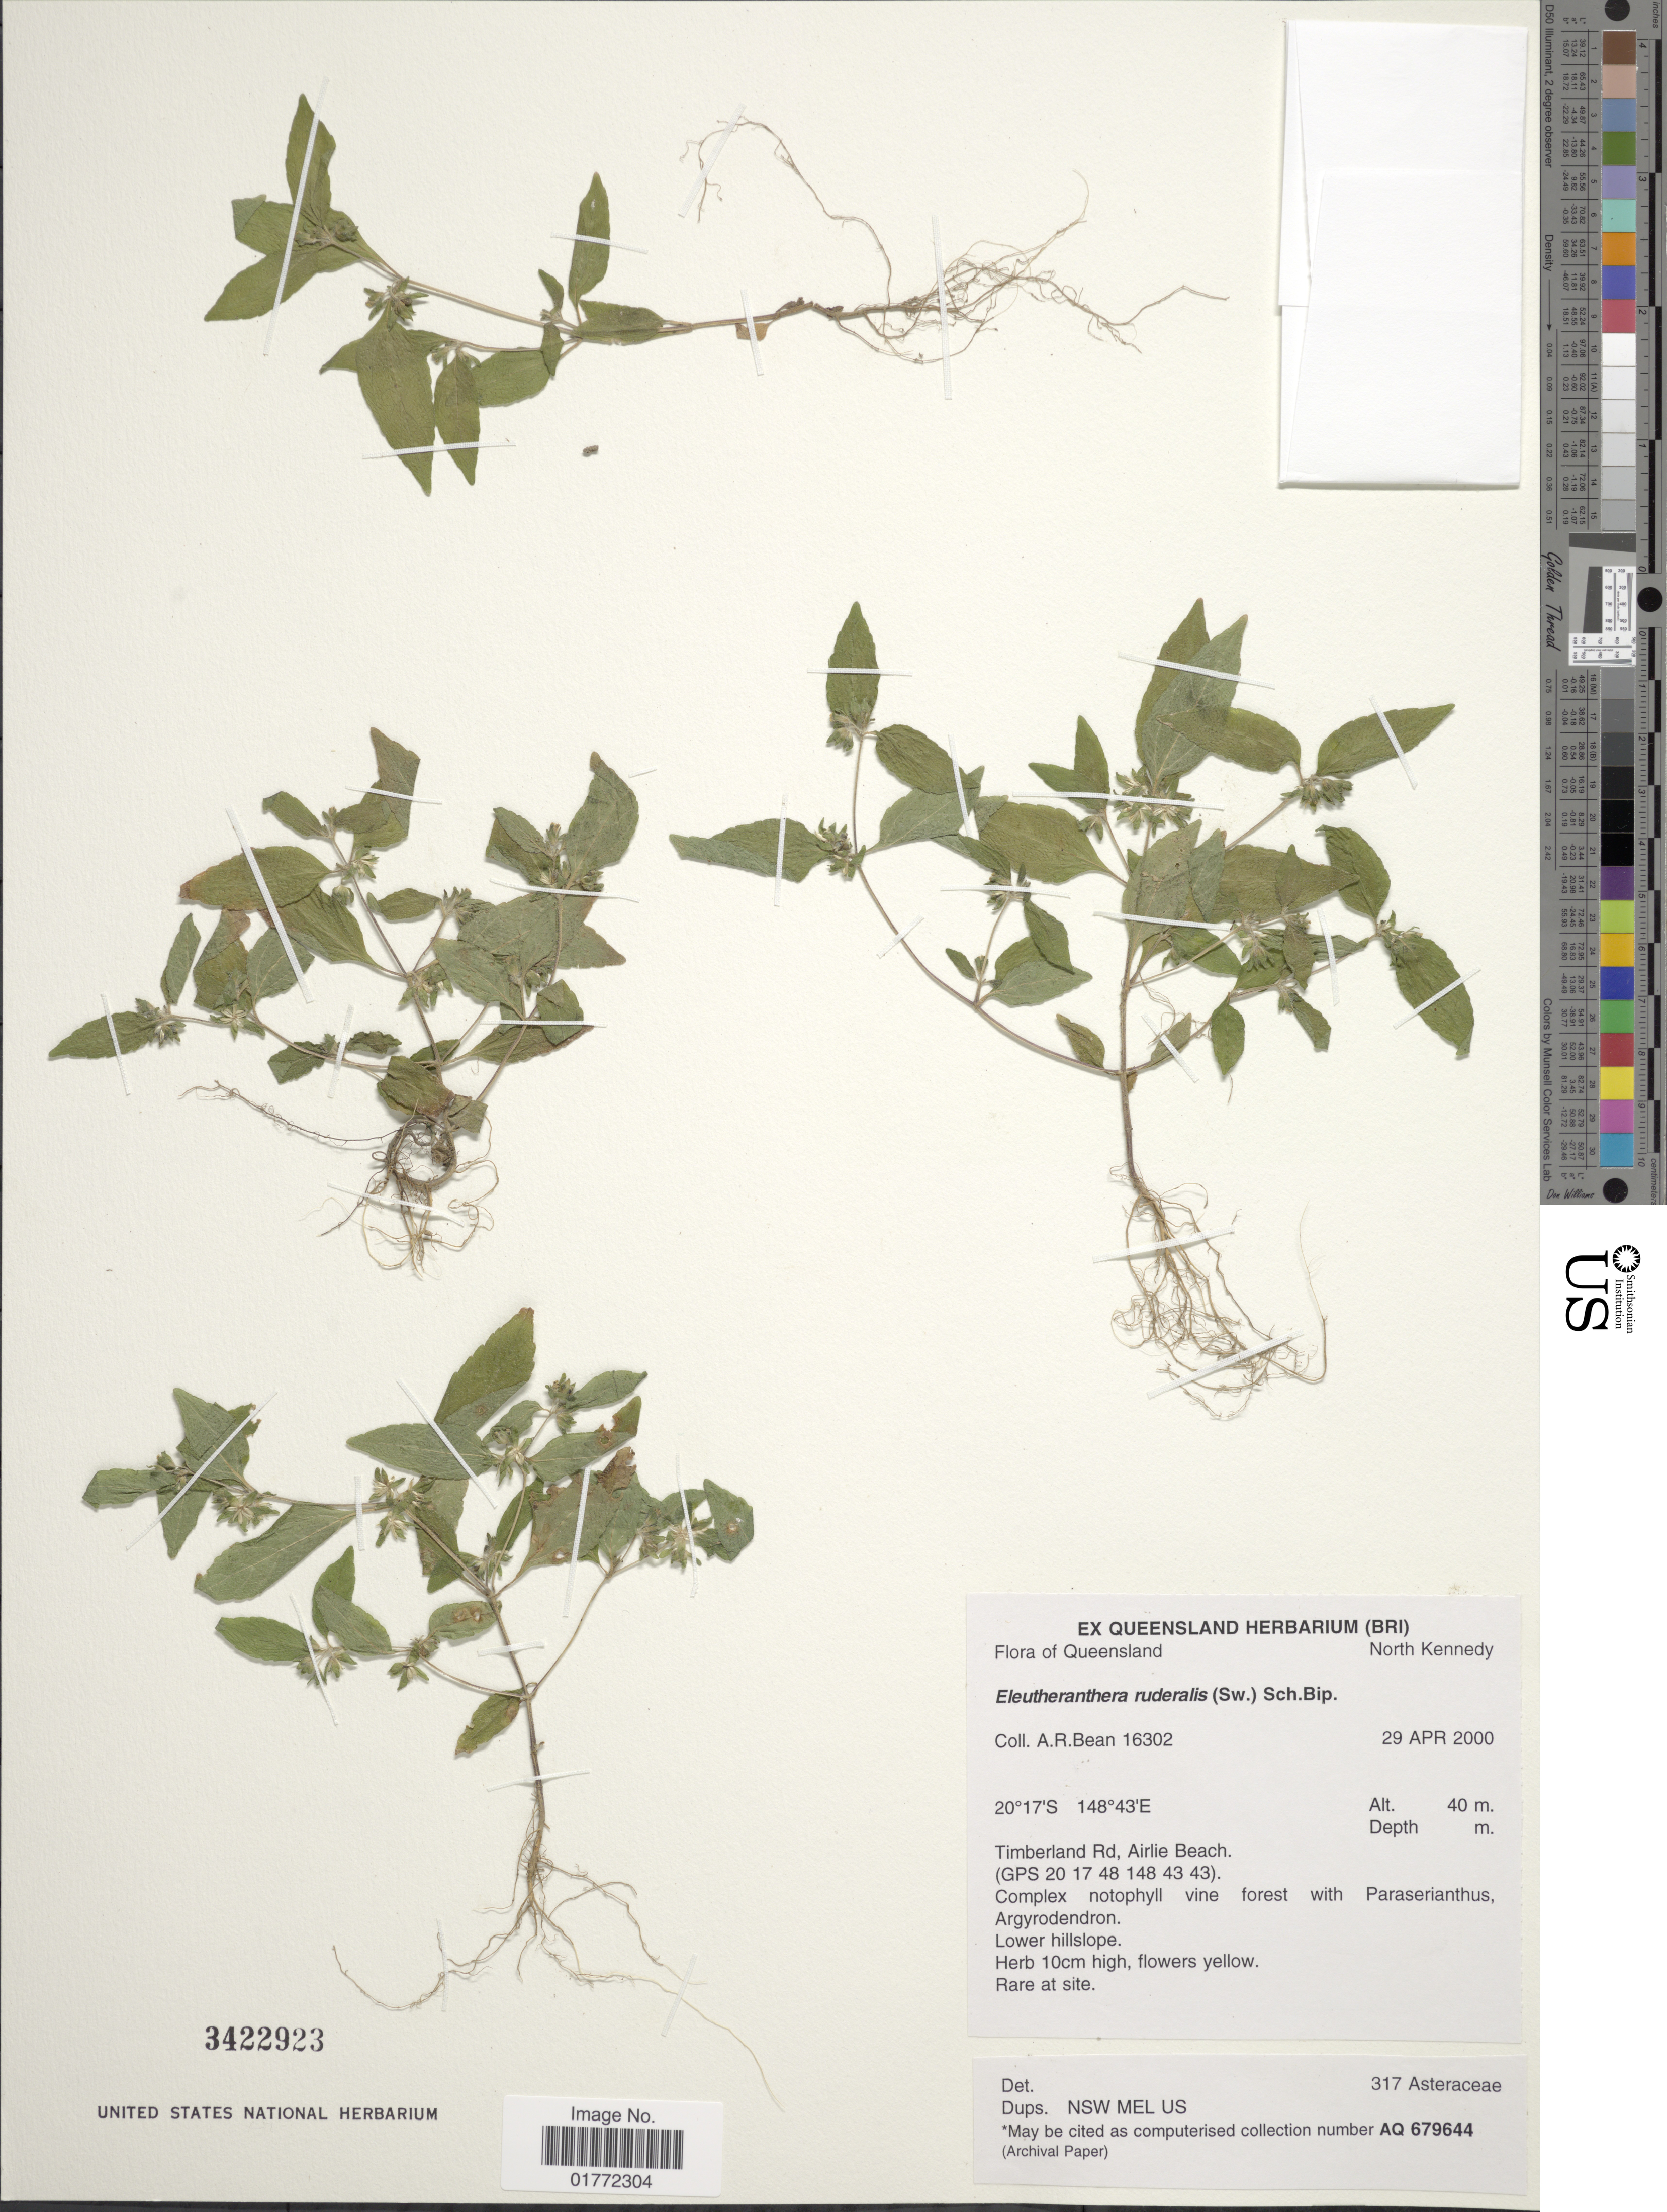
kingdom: Plantae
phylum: Tracheophyta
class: Magnoliopsida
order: Asterales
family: Asteraceae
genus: Eleutheranthera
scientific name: Eleutheranthera ruderalis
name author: (Sw.) Sch. Bip.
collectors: A. R. Bean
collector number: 16302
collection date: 2000-04-29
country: Australia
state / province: Queensland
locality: North Kennedy, Timberland Rd. Airlie Beach (GPS 20 17 148 43 43)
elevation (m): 40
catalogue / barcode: US 3422923